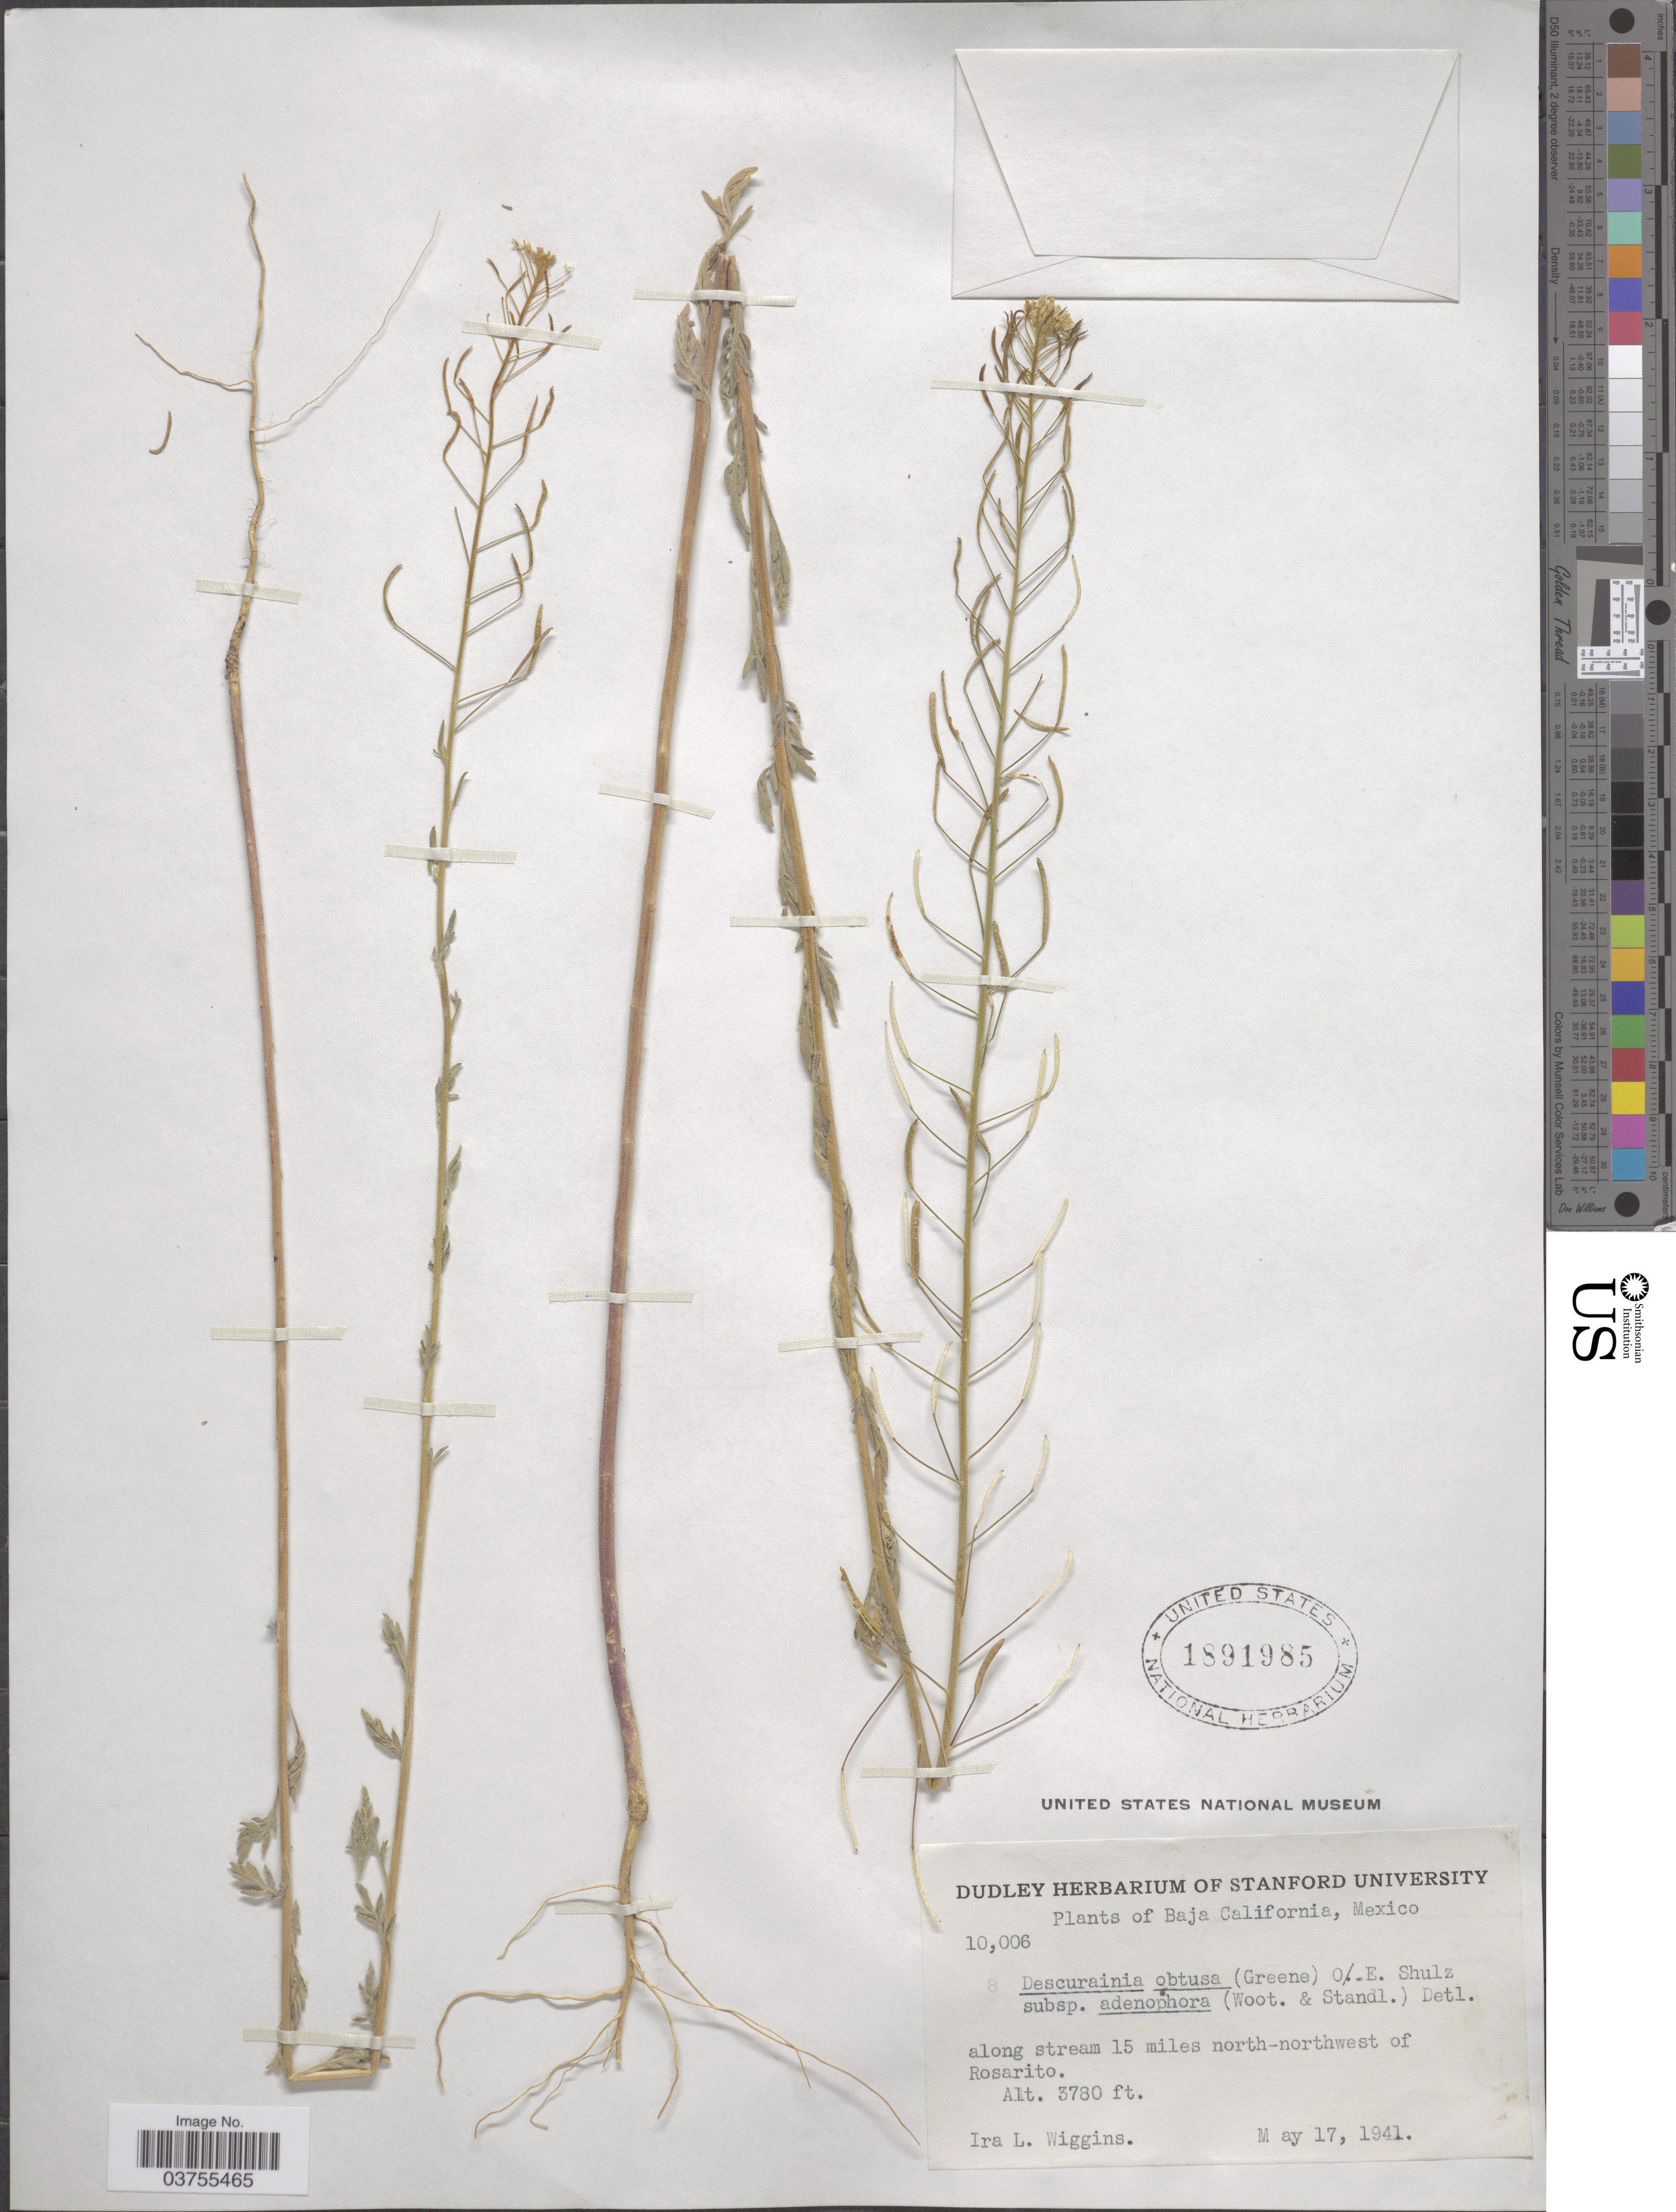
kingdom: Plantae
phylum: Tracheophyta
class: Magnoliopsida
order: Brassicales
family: Brassicaceae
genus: Descurainia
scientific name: Descurainia obtusa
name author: (Greene & C.A. Mey.) O.E. Schulz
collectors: I. L. Wiggins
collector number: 10006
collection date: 1941-05-17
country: Mexico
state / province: Baja California Norte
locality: Along stream 15 miles north-northwest of Rosarito.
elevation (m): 1152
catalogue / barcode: US 1891985